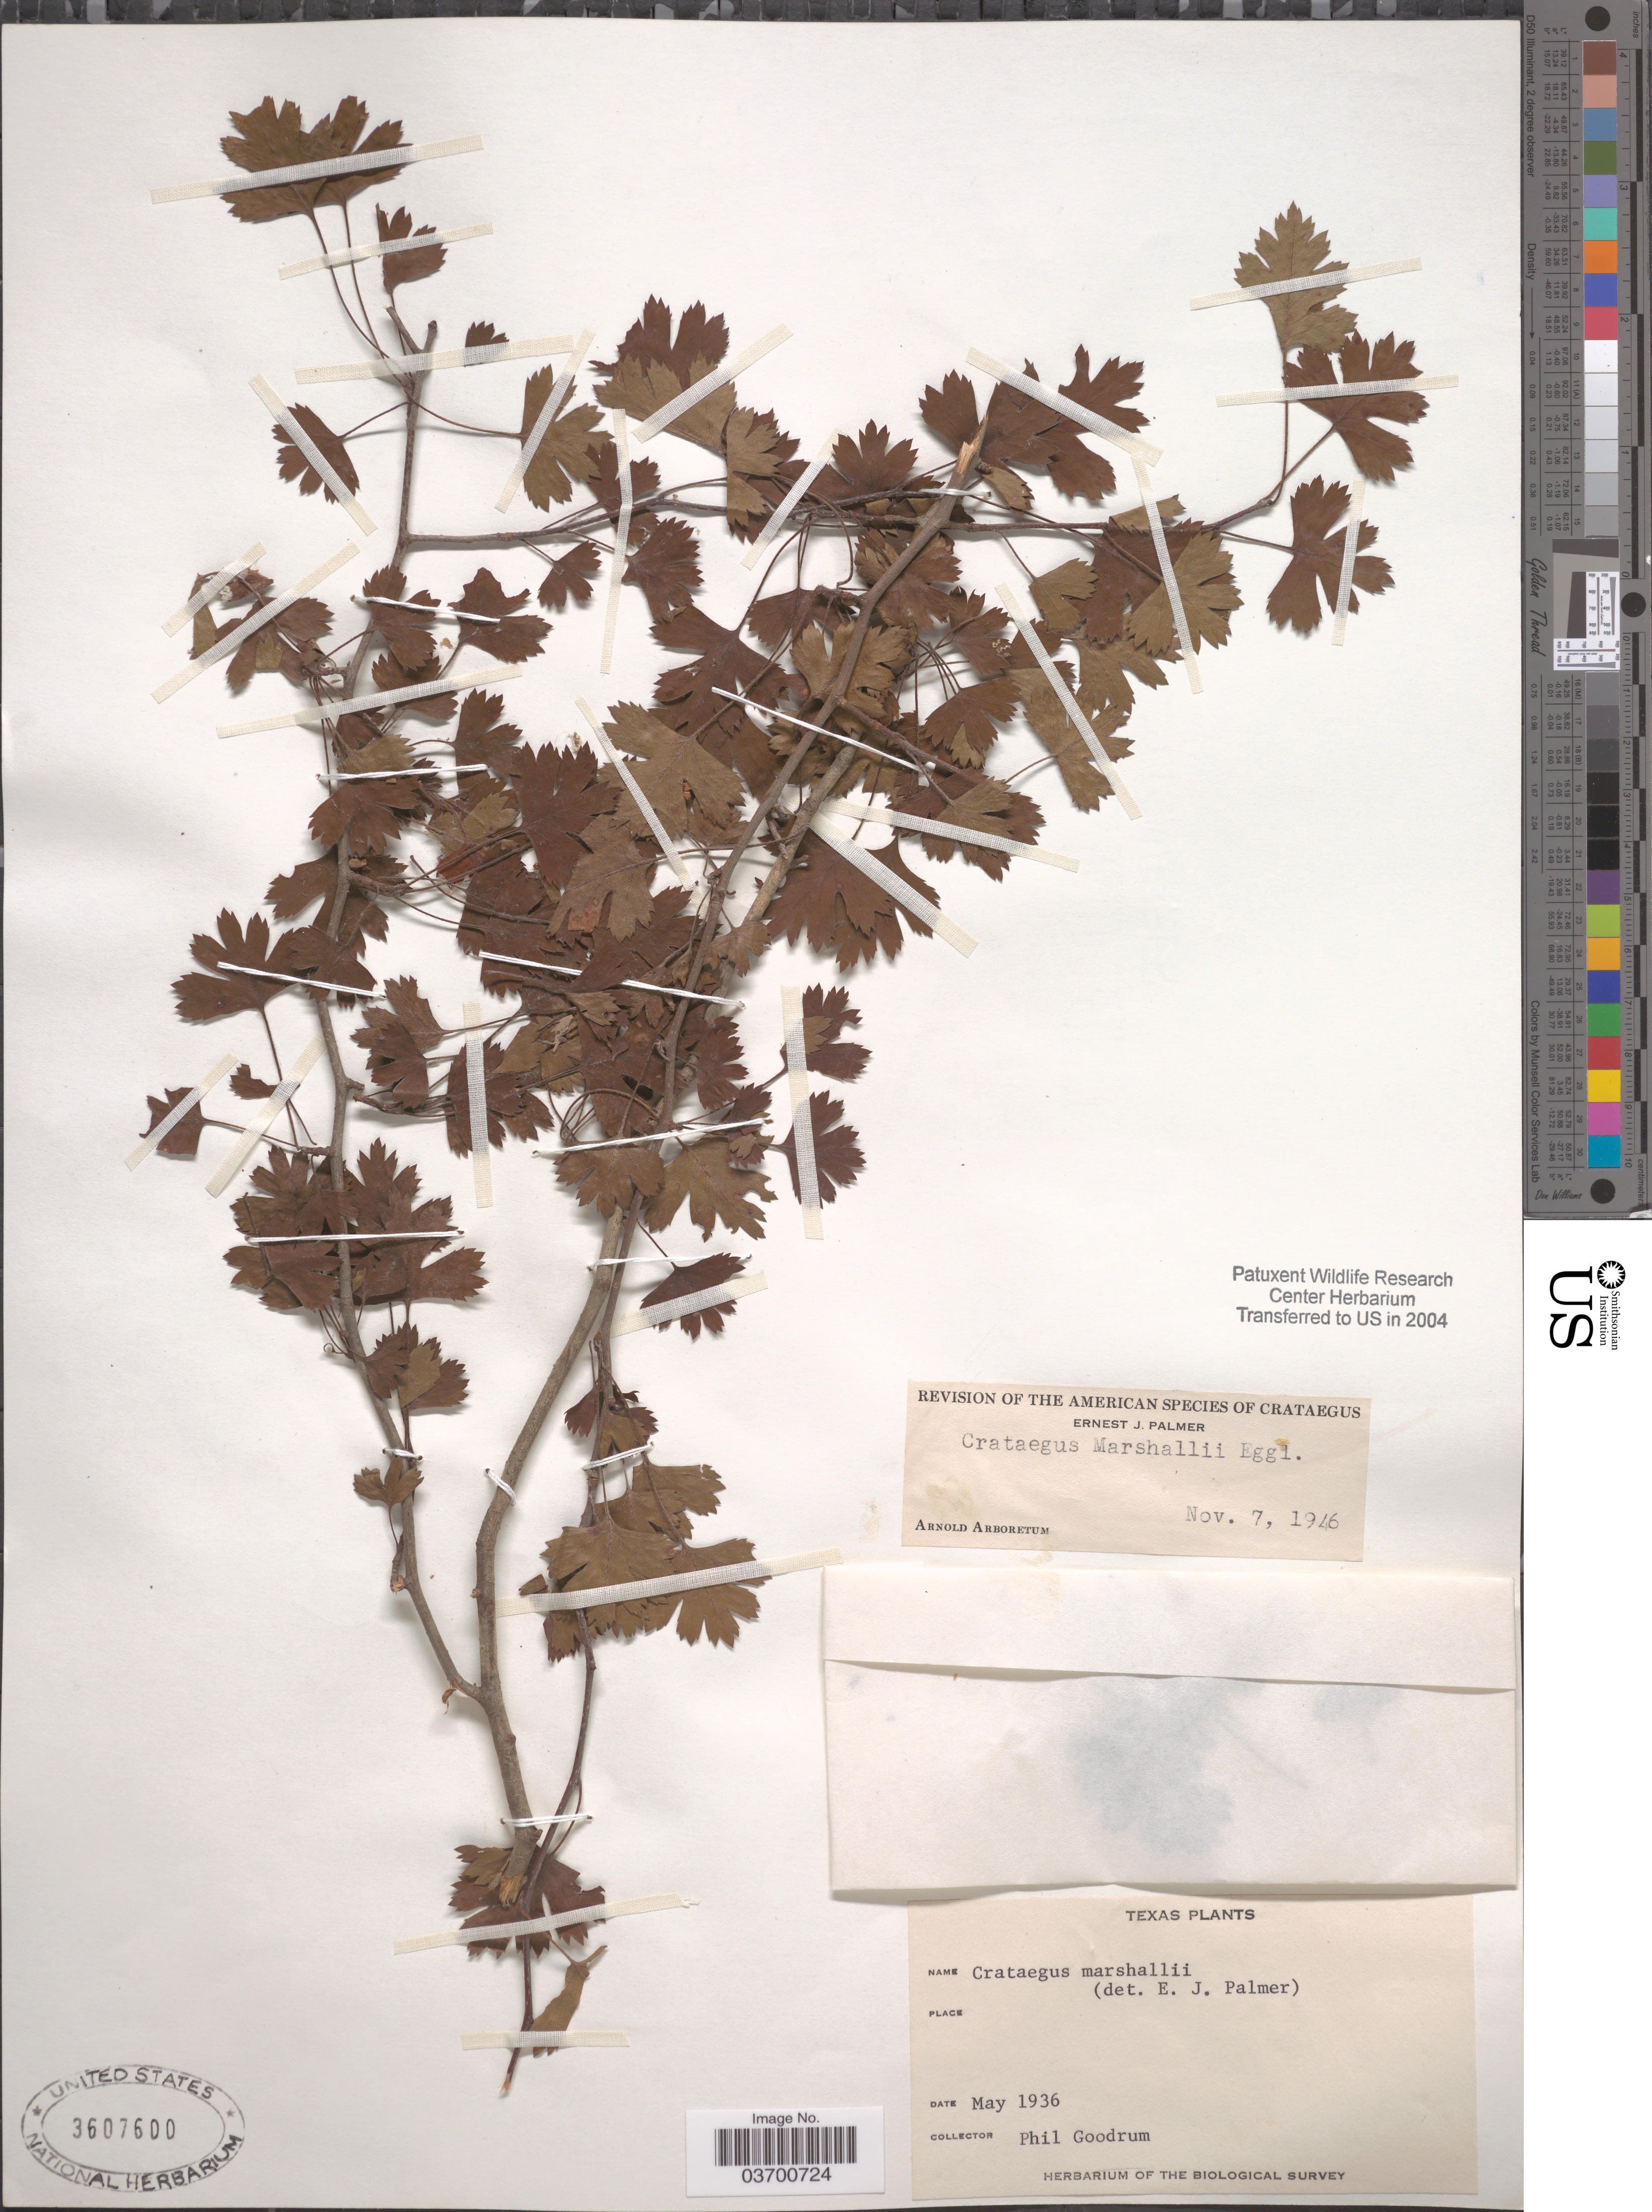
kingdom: Plantae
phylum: Tracheophyta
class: Magnoliopsida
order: Rosales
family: Rosaceae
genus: Crataegus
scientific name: Crataegus marshallii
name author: Eggl.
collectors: P. Goodrum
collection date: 1936-05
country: United States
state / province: Texas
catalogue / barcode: US 3607600